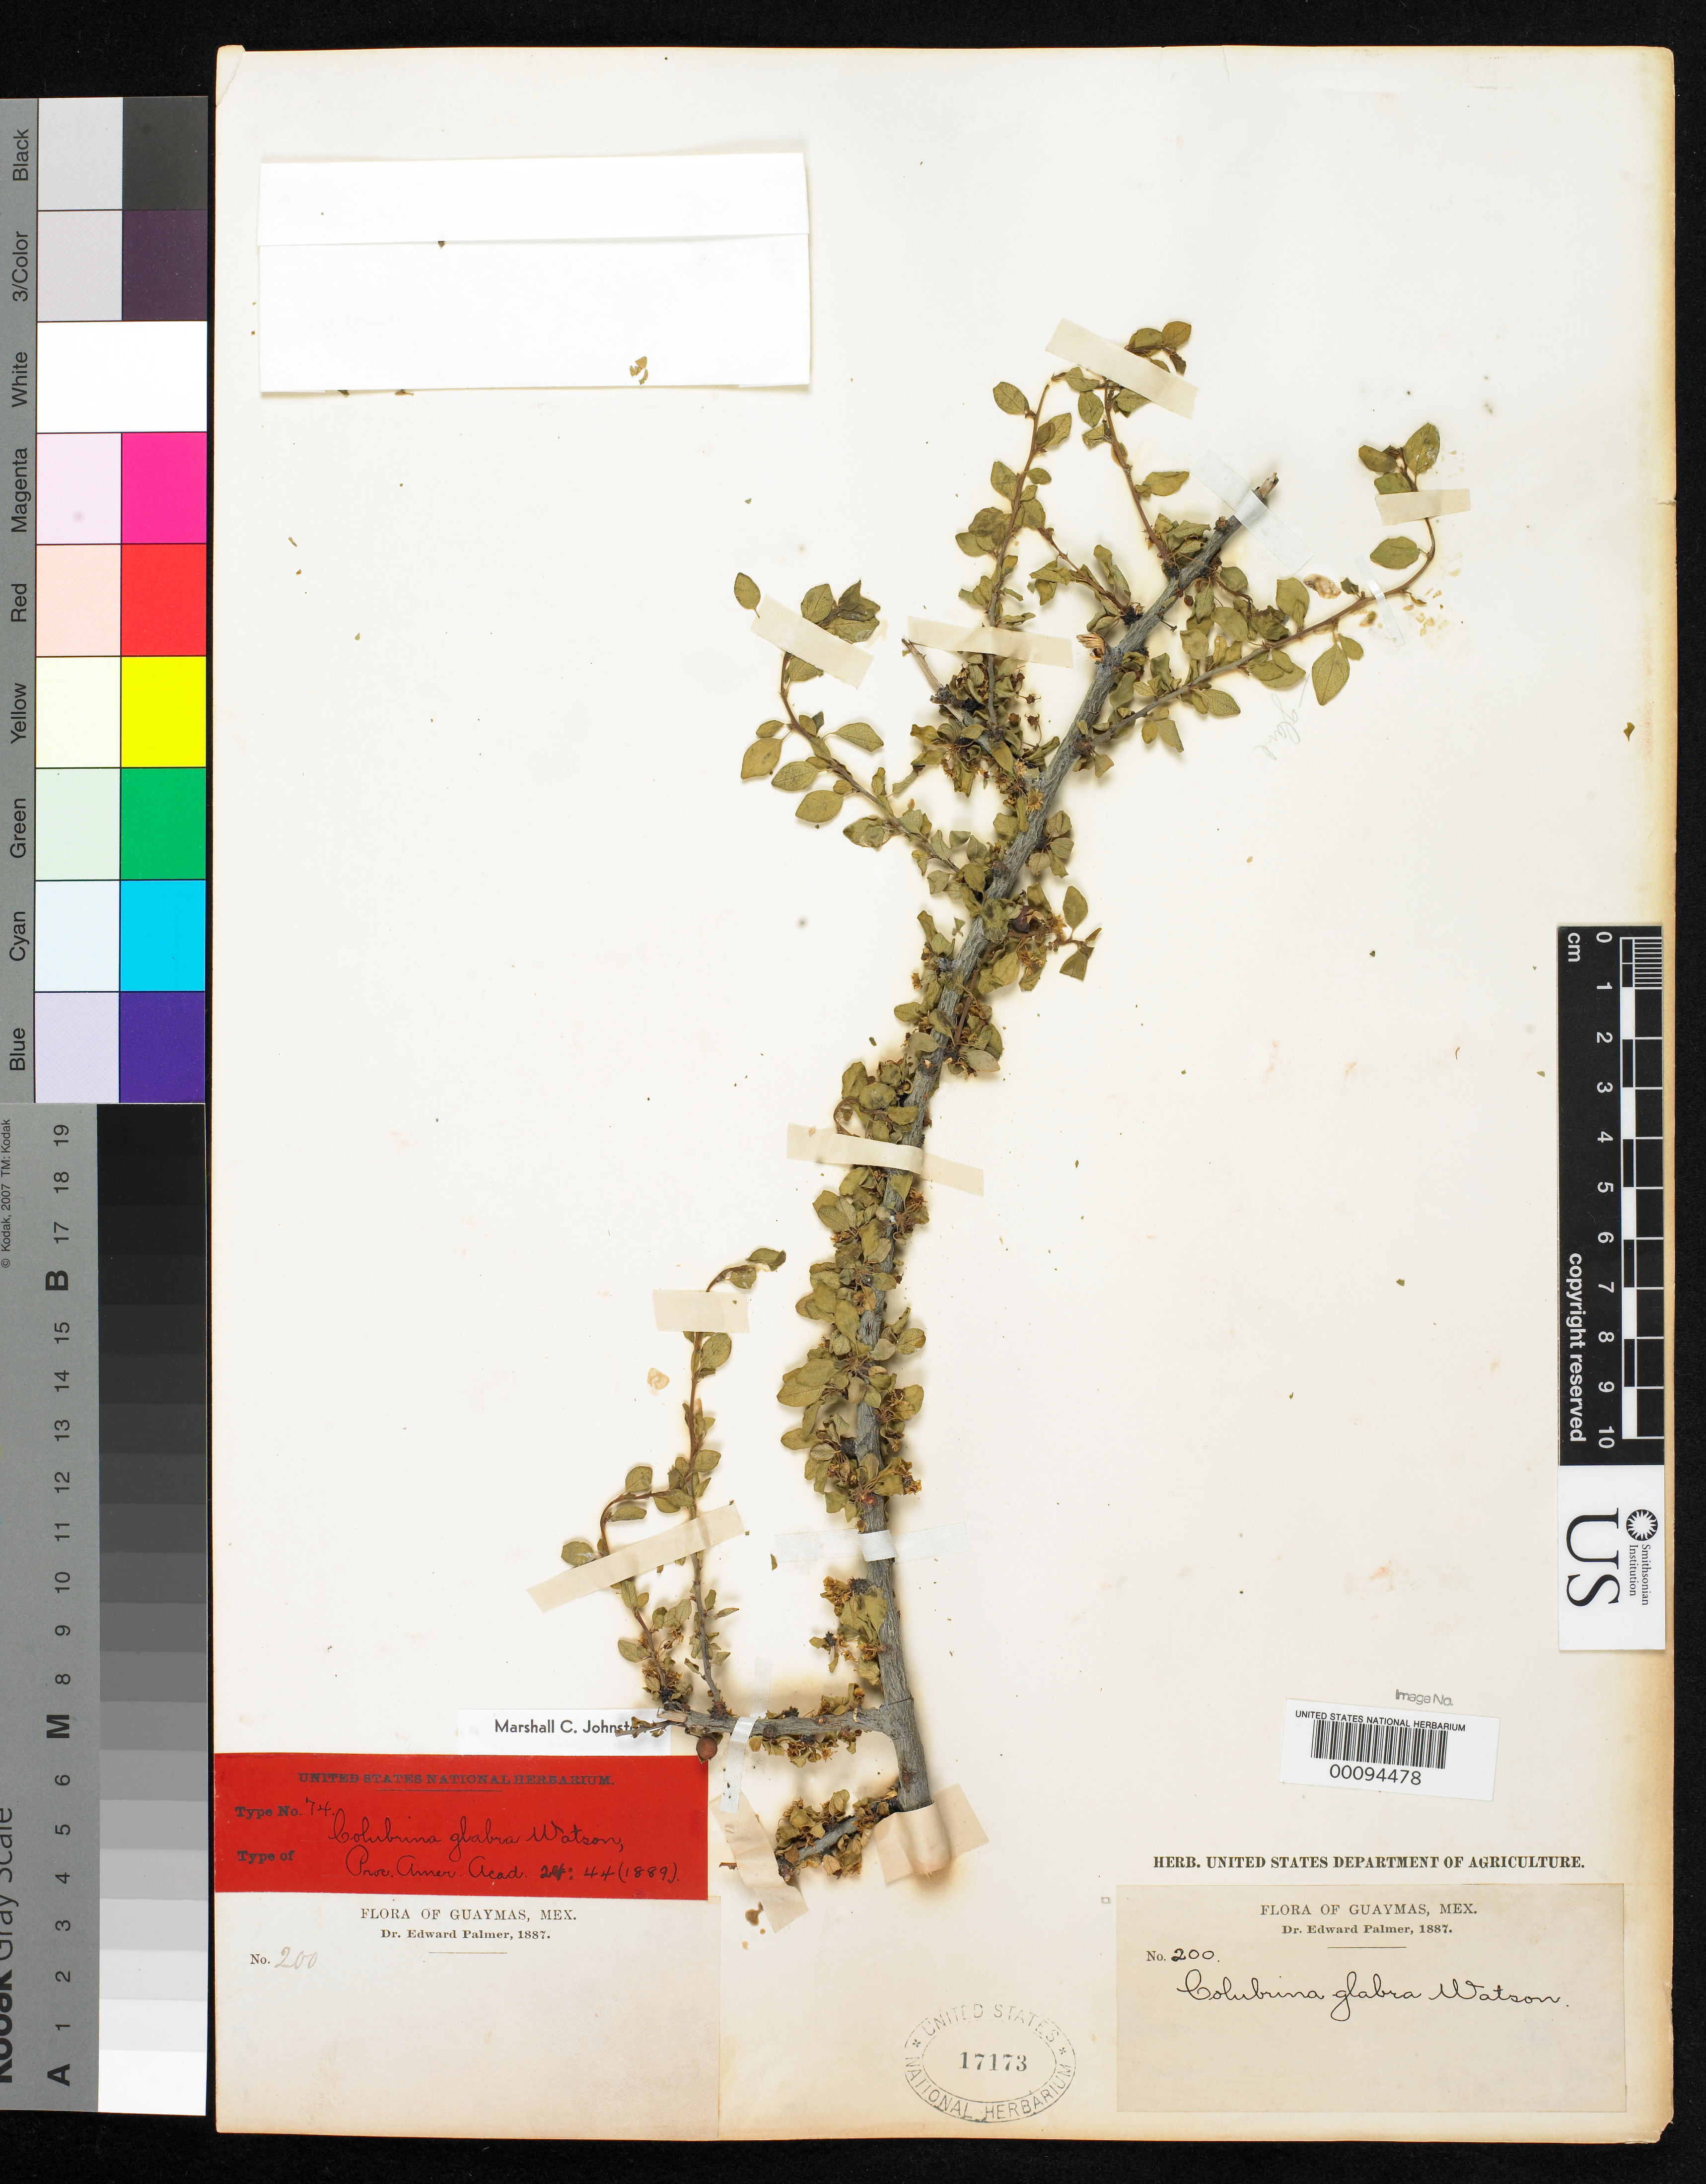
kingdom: Plantae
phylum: Tracheophyta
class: Magnoliopsida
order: Rosales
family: Rhamnaceae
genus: Colubrina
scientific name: Colubrina glabra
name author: S. Watson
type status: Type Collection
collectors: E. Palmer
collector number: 200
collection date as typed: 1887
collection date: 1887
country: Mexico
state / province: Sonora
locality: Near Guaymas.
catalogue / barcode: US 17173